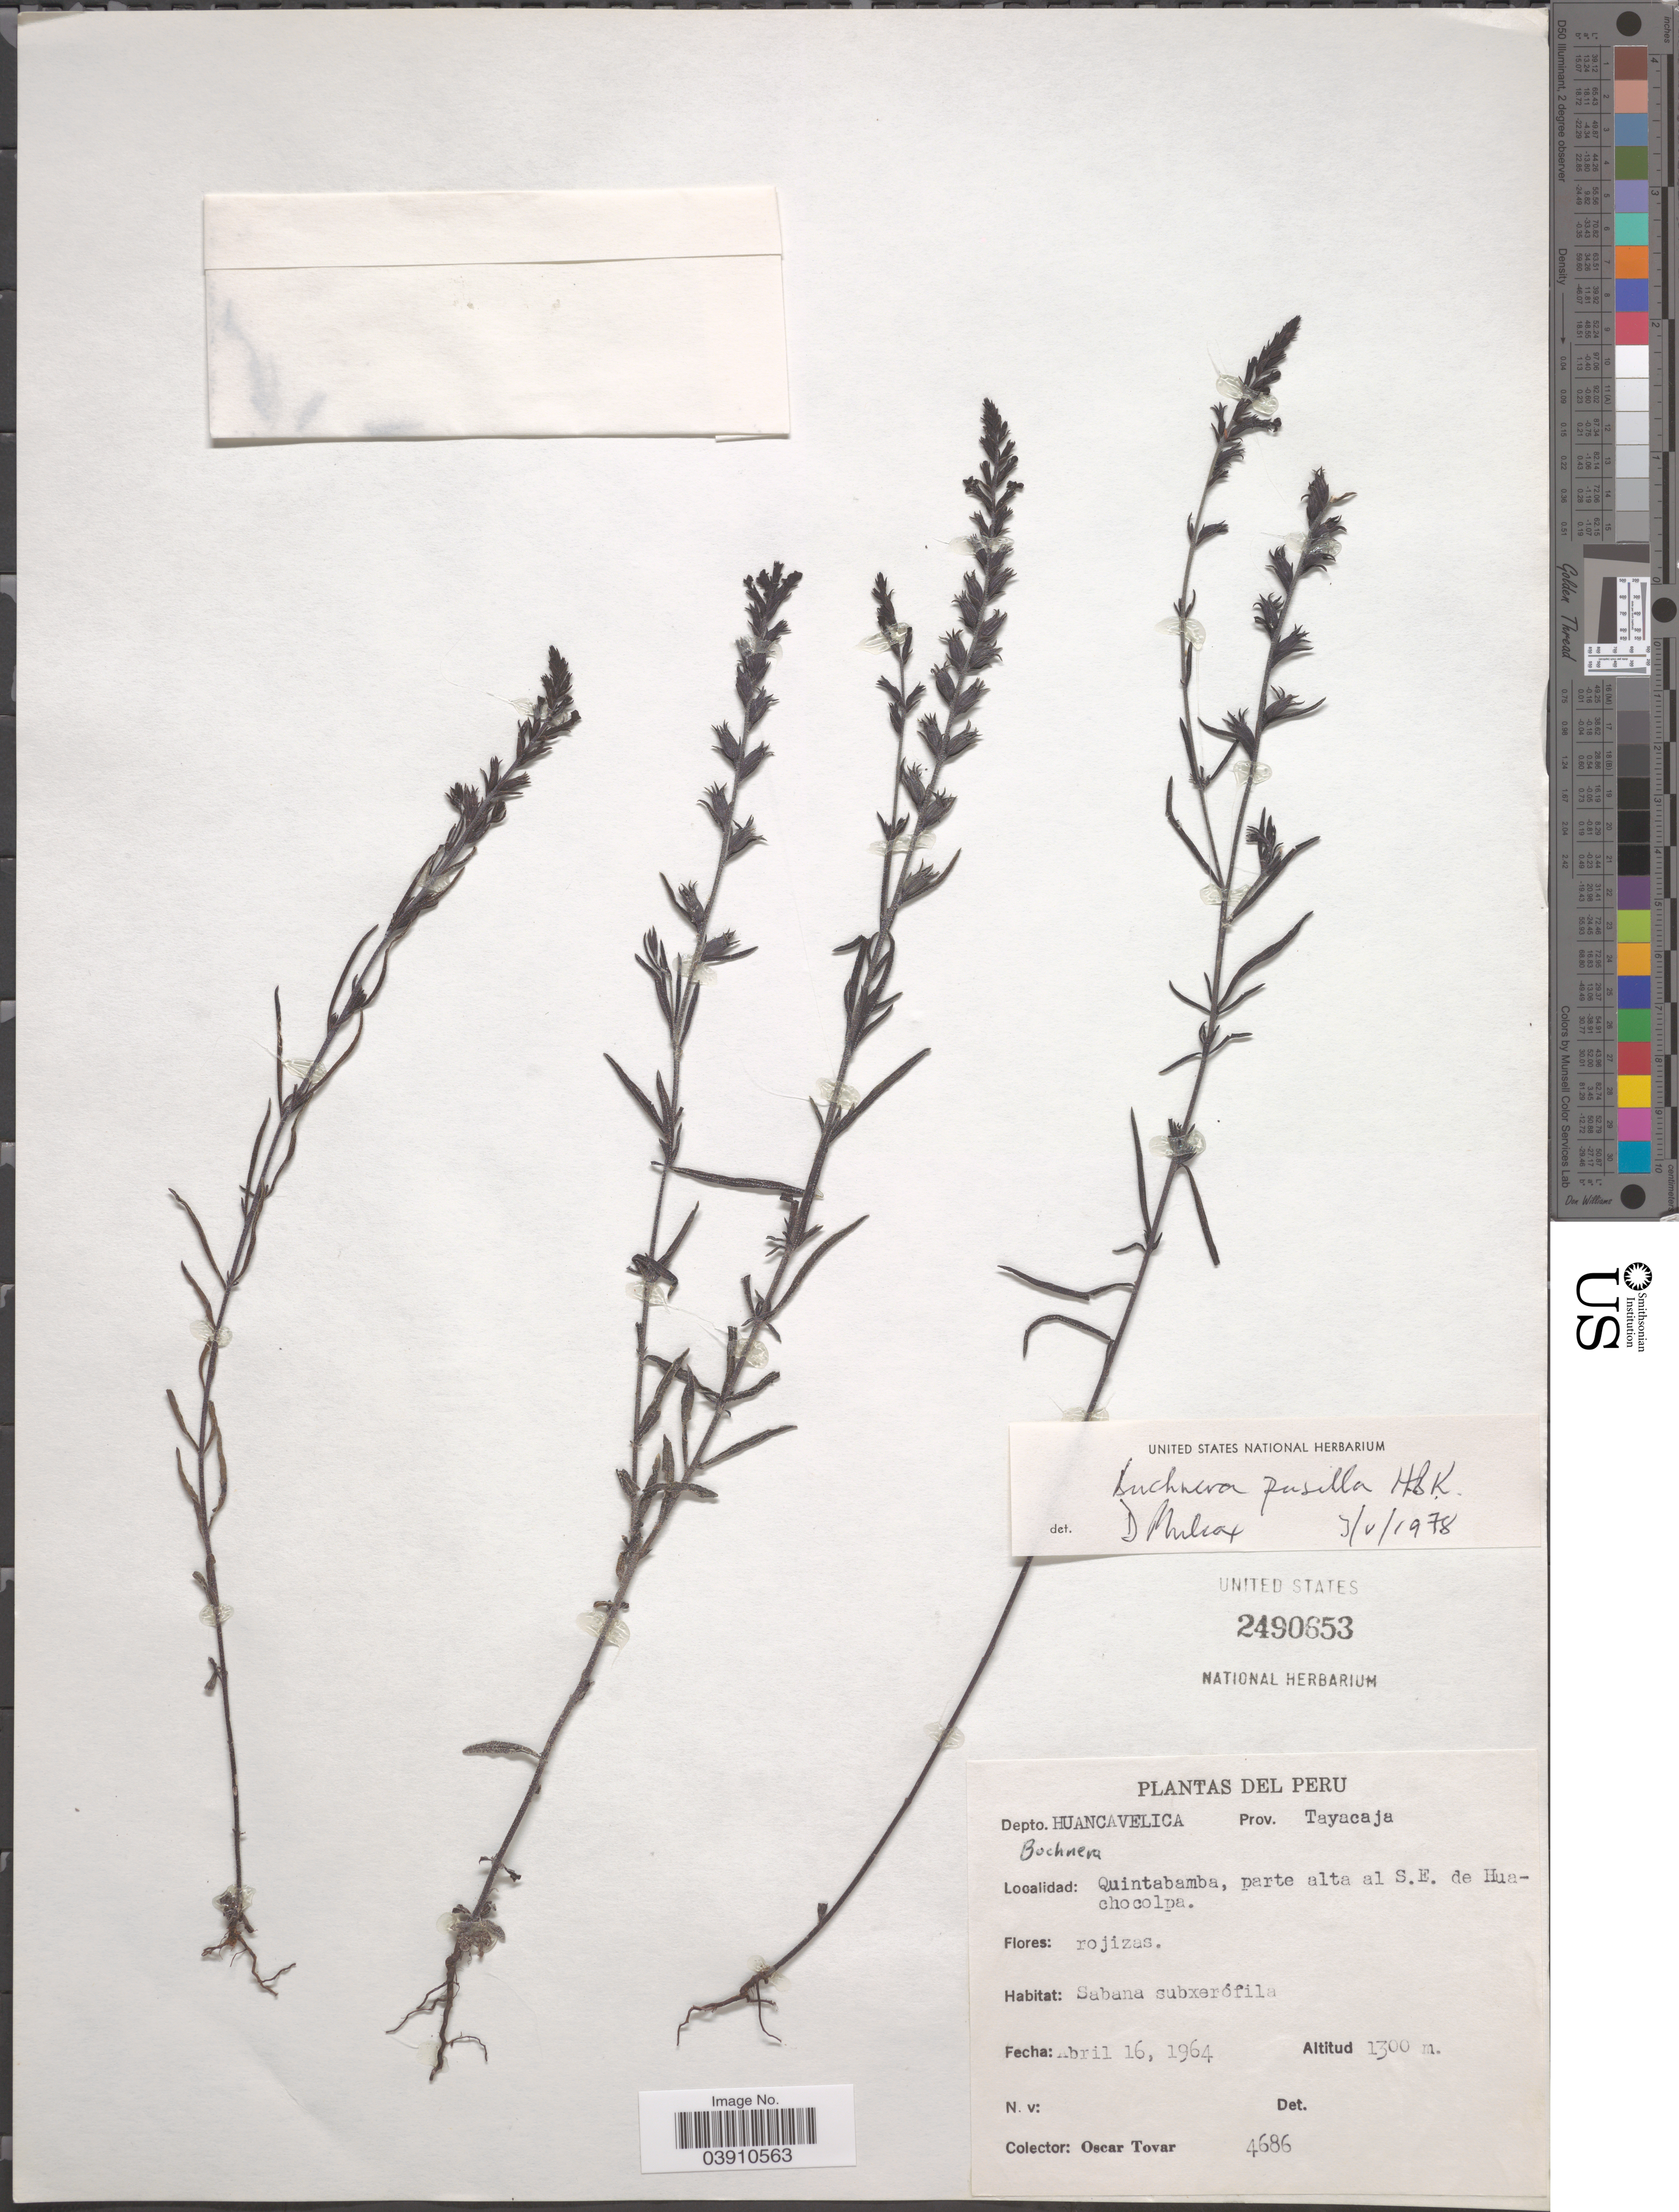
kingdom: Plantae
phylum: Tracheophyta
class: Magnoliopsida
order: Lamiales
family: Orobanchaceae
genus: Buchnera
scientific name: Buchnera pusilla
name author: Kunth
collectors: Ó. Tovar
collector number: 4686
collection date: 1964-04-16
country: Peru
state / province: Huancavelica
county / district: Tayacaja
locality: Depto. Huancavelica Prov. Tayacaja. Quintabamba, parte alta al S.E. de Huanchocolpa.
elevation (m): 1300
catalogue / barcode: US 2490653